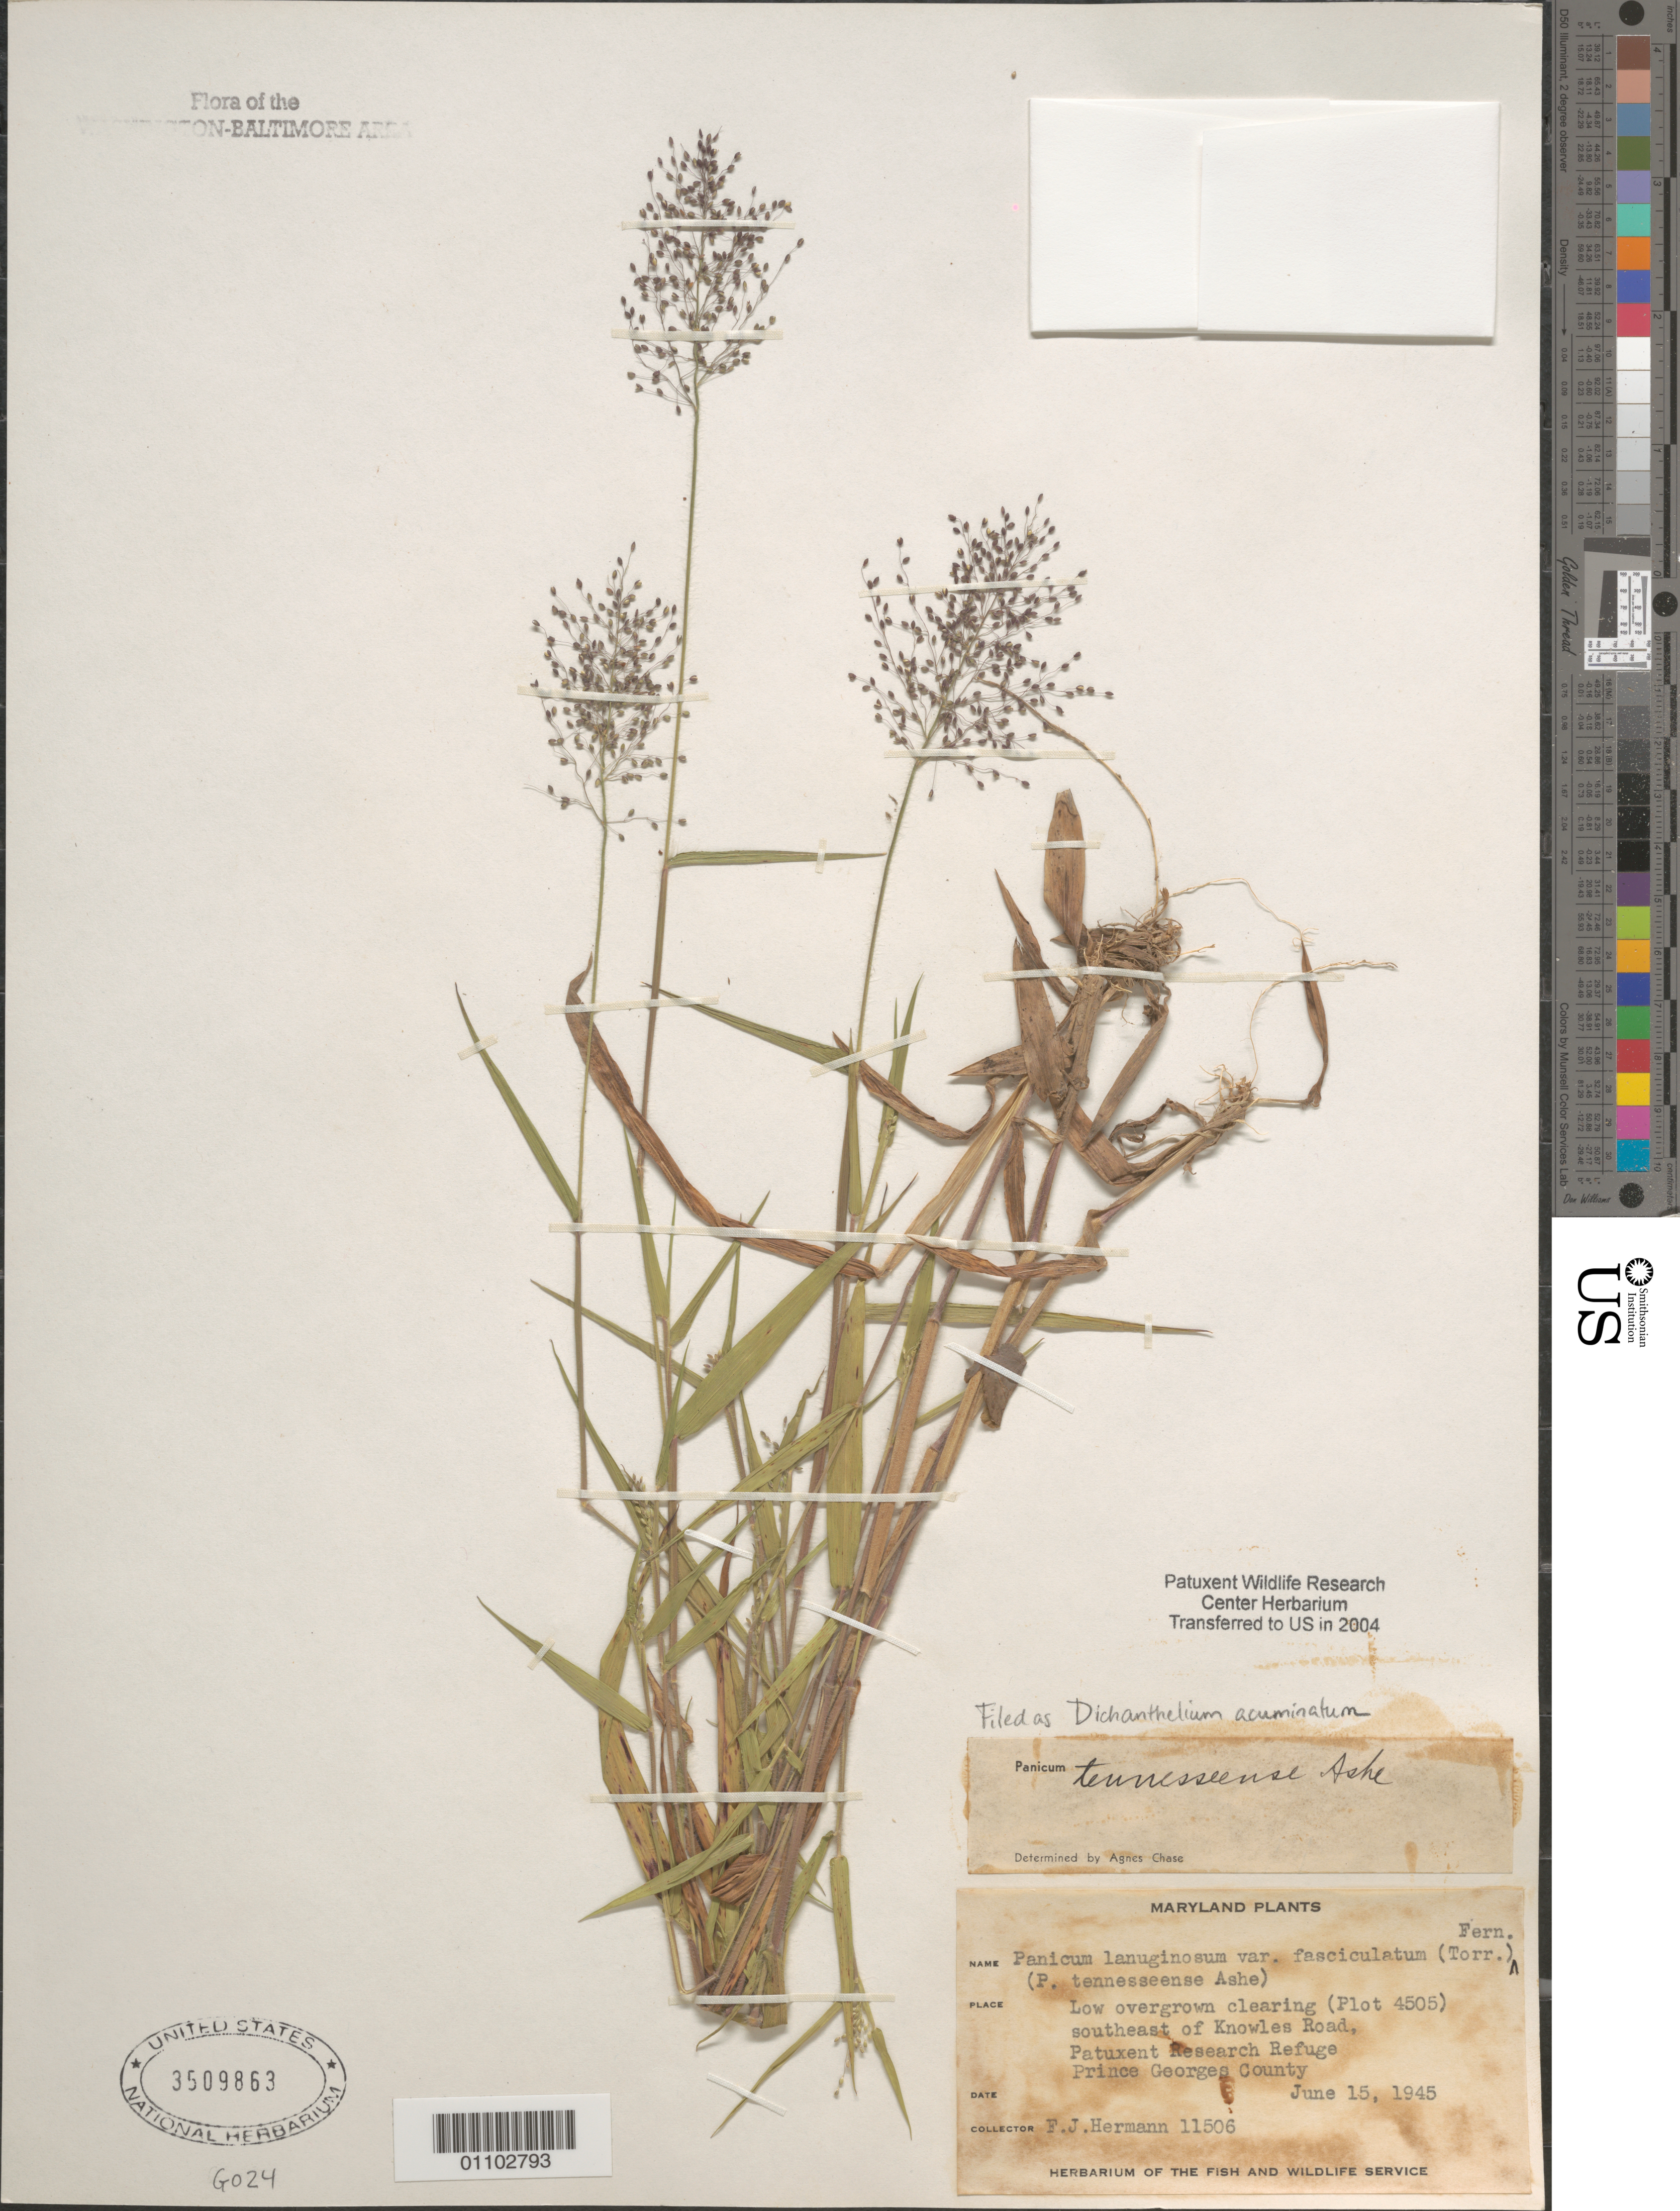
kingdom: Plantae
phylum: Tracheophyta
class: Liliopsida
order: Poales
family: Poaceae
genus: Dichanthelium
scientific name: Dichanthelium acuminatum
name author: (Sw.) Gould & C.A. Clark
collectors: F. J. Hermann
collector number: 11506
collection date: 1945-06-15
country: United States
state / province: Maryland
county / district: Prince George's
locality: Plot 4505, southeast of Knowles Road, Patuxent Research Refuge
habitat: Low overgrown clearing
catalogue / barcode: US 3509863